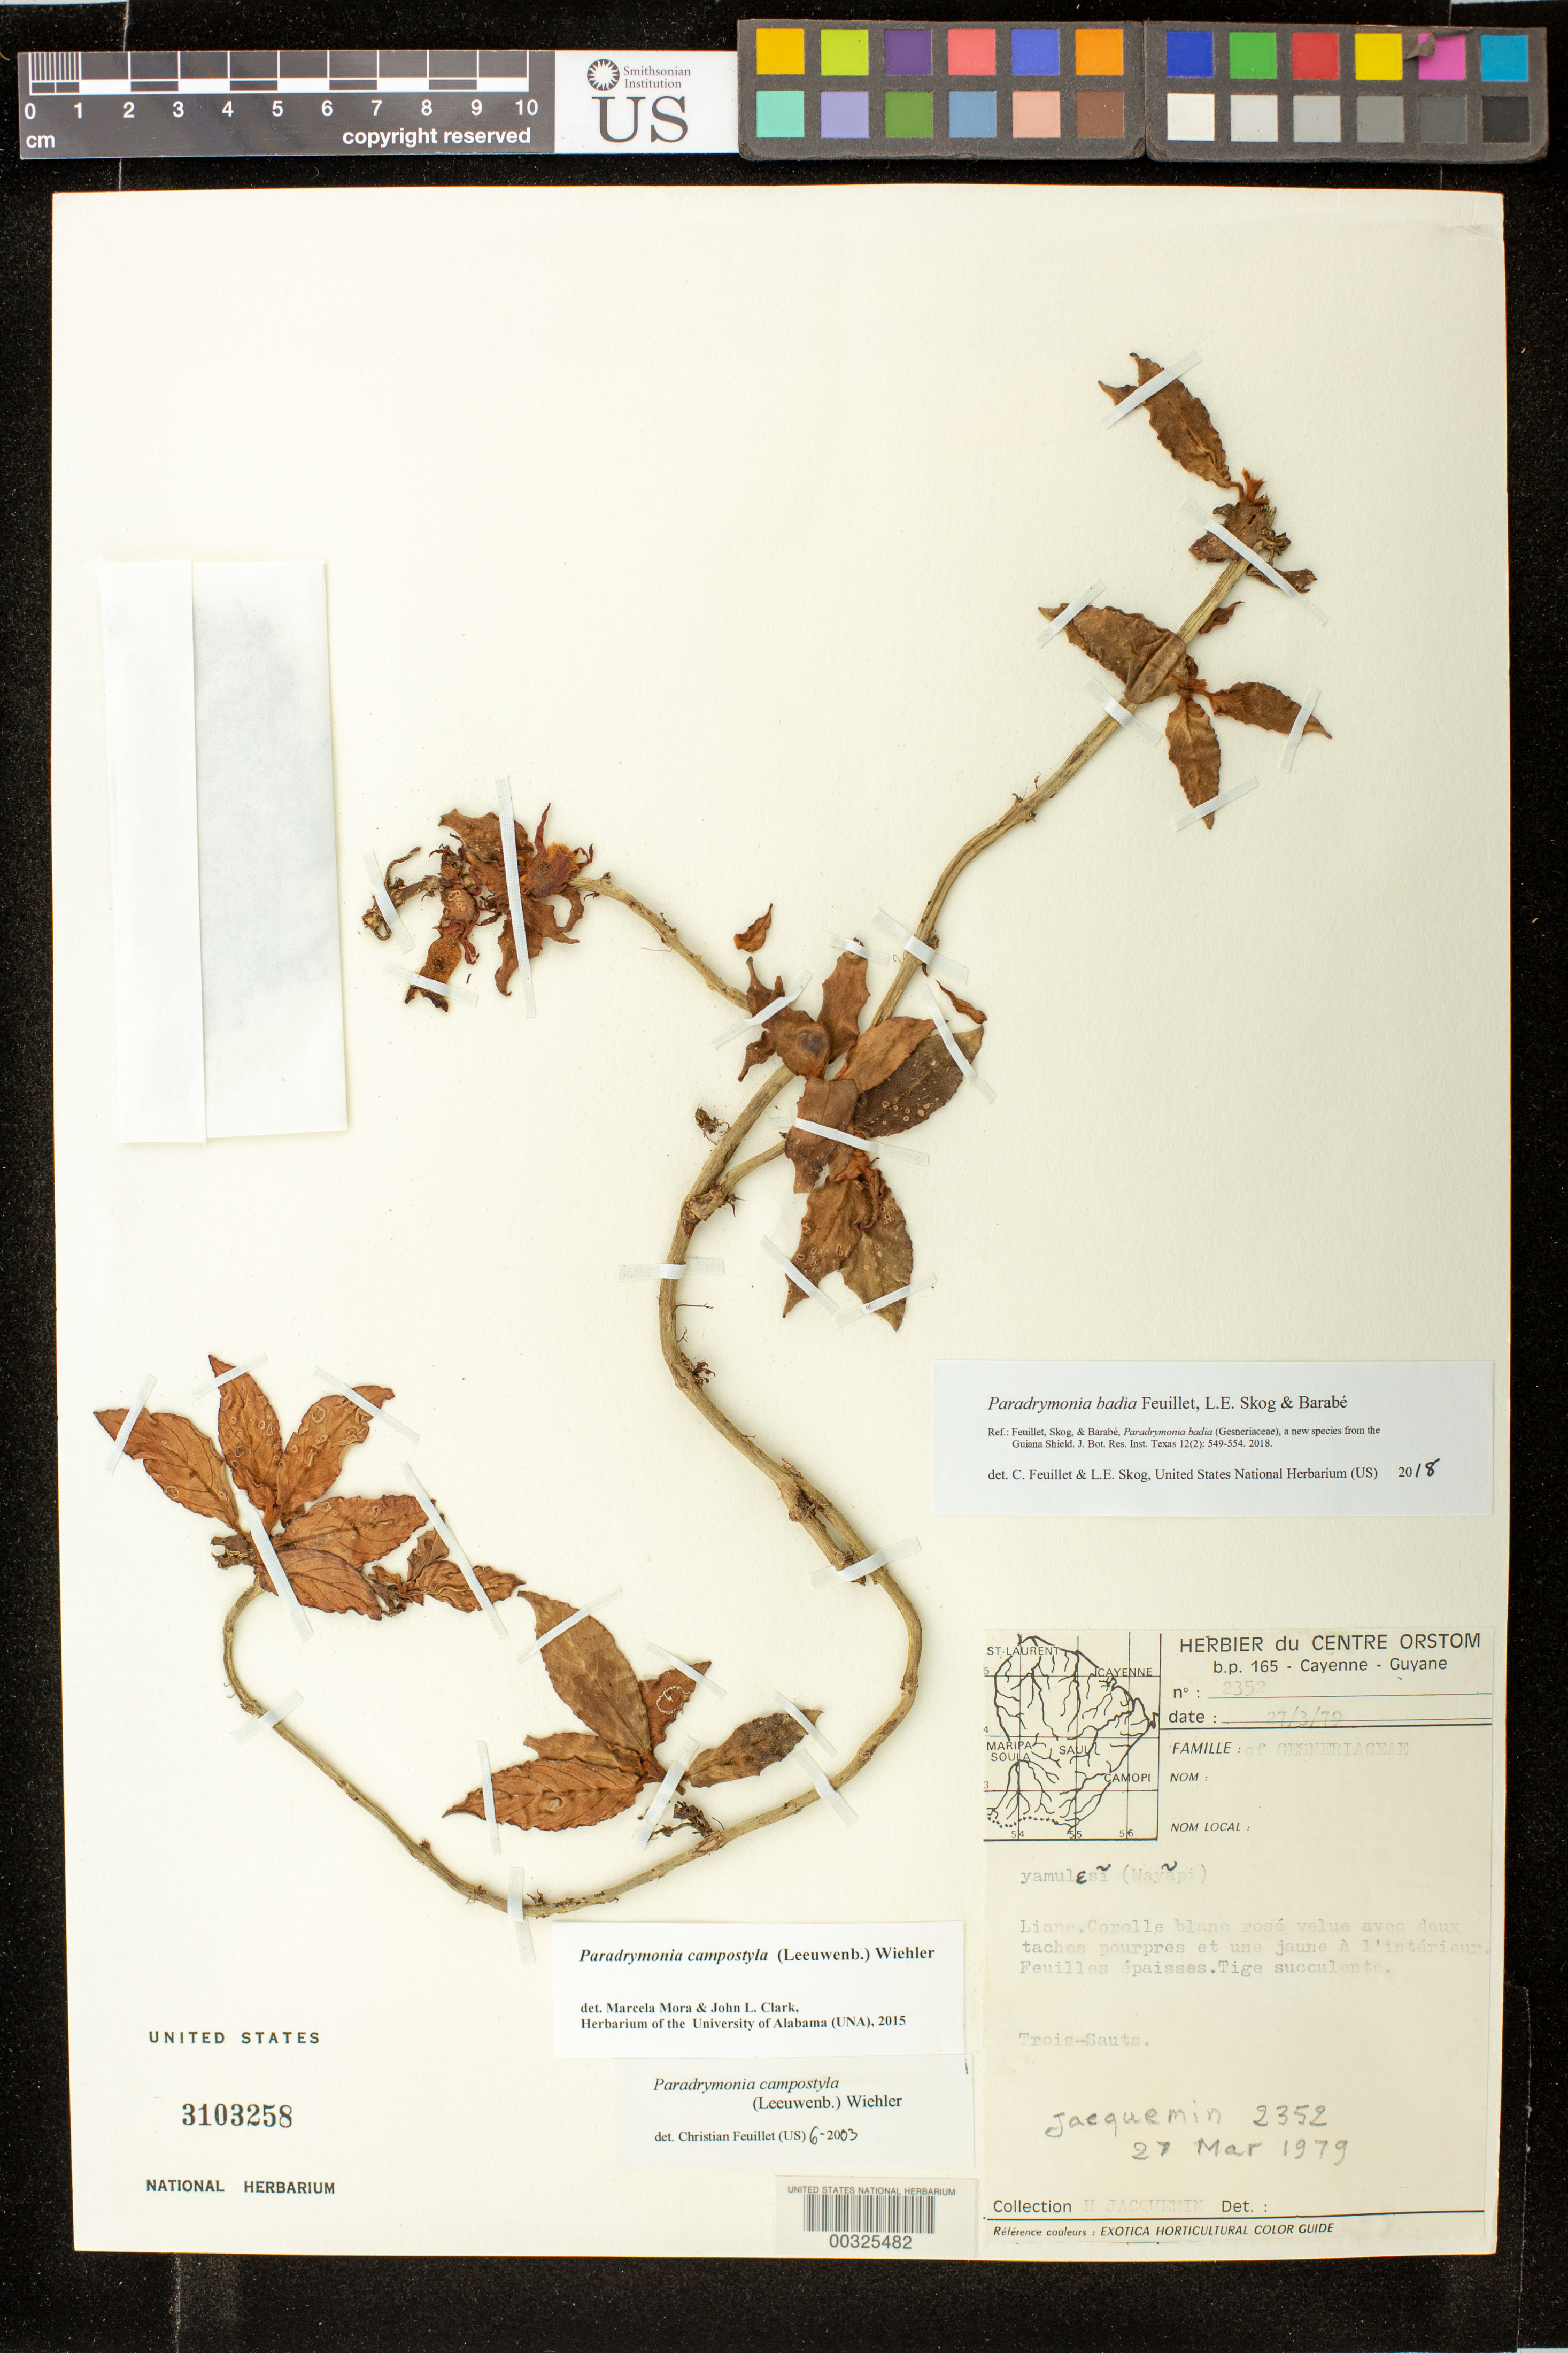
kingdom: Plantae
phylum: Tracheophyta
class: Magnoliopsida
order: Lamiales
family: Gesneriaceae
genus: Paradrymonia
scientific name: Paradrymonia badia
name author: Feuillet et al.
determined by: Skog, Laurence E.; Feuillet, C.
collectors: H. Jacquemin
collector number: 2352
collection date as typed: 27 Mar 1979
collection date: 1979-03-27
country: French Guiana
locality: Trois-Sauts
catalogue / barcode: US 3103258